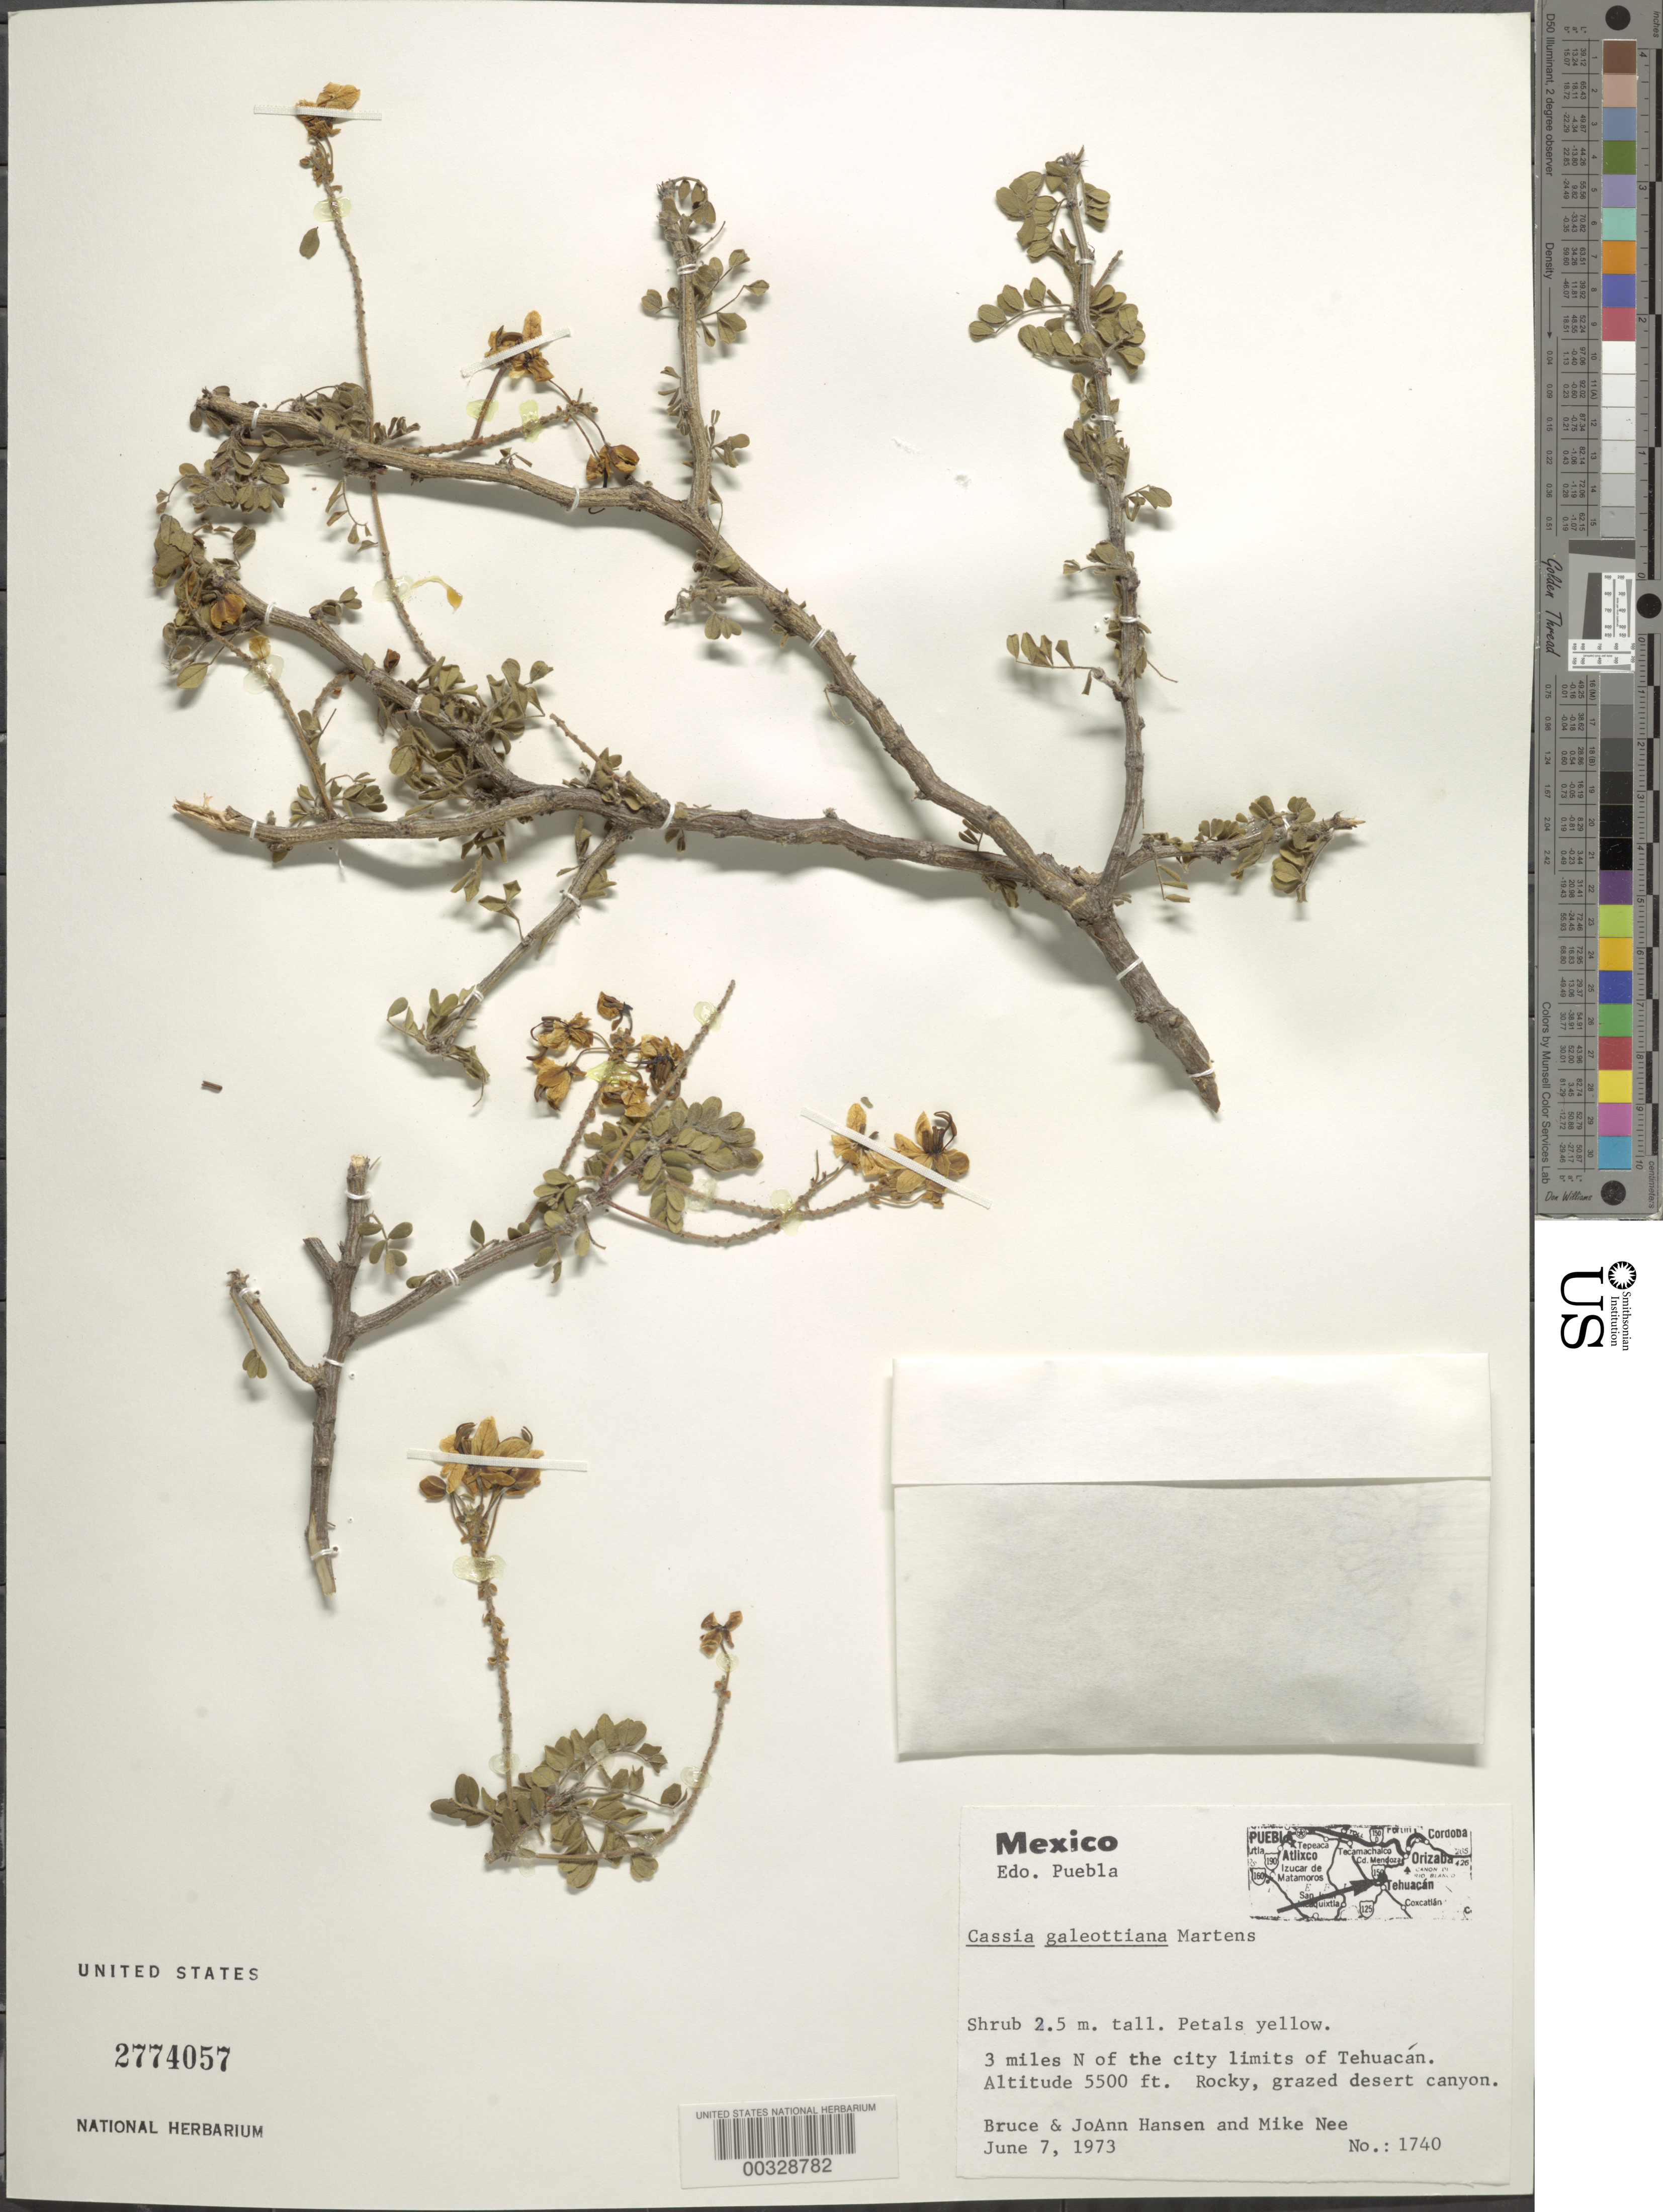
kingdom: Plantae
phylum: Tracheophyta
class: Magnoliopsida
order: Fabales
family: Fabaceae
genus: Senna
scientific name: Senna galeottiana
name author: (M. Martens) H.S. Irwin & Barneby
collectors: B. Hansen, J. Hansen & M. Nee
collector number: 1740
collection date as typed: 07 Jun 1973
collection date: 1973-06-07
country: Mexico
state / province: Puebla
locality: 3 mi N of the city limits of Tehuacan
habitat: Rocky, grazed desert canyon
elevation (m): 1676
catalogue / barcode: US 2774057